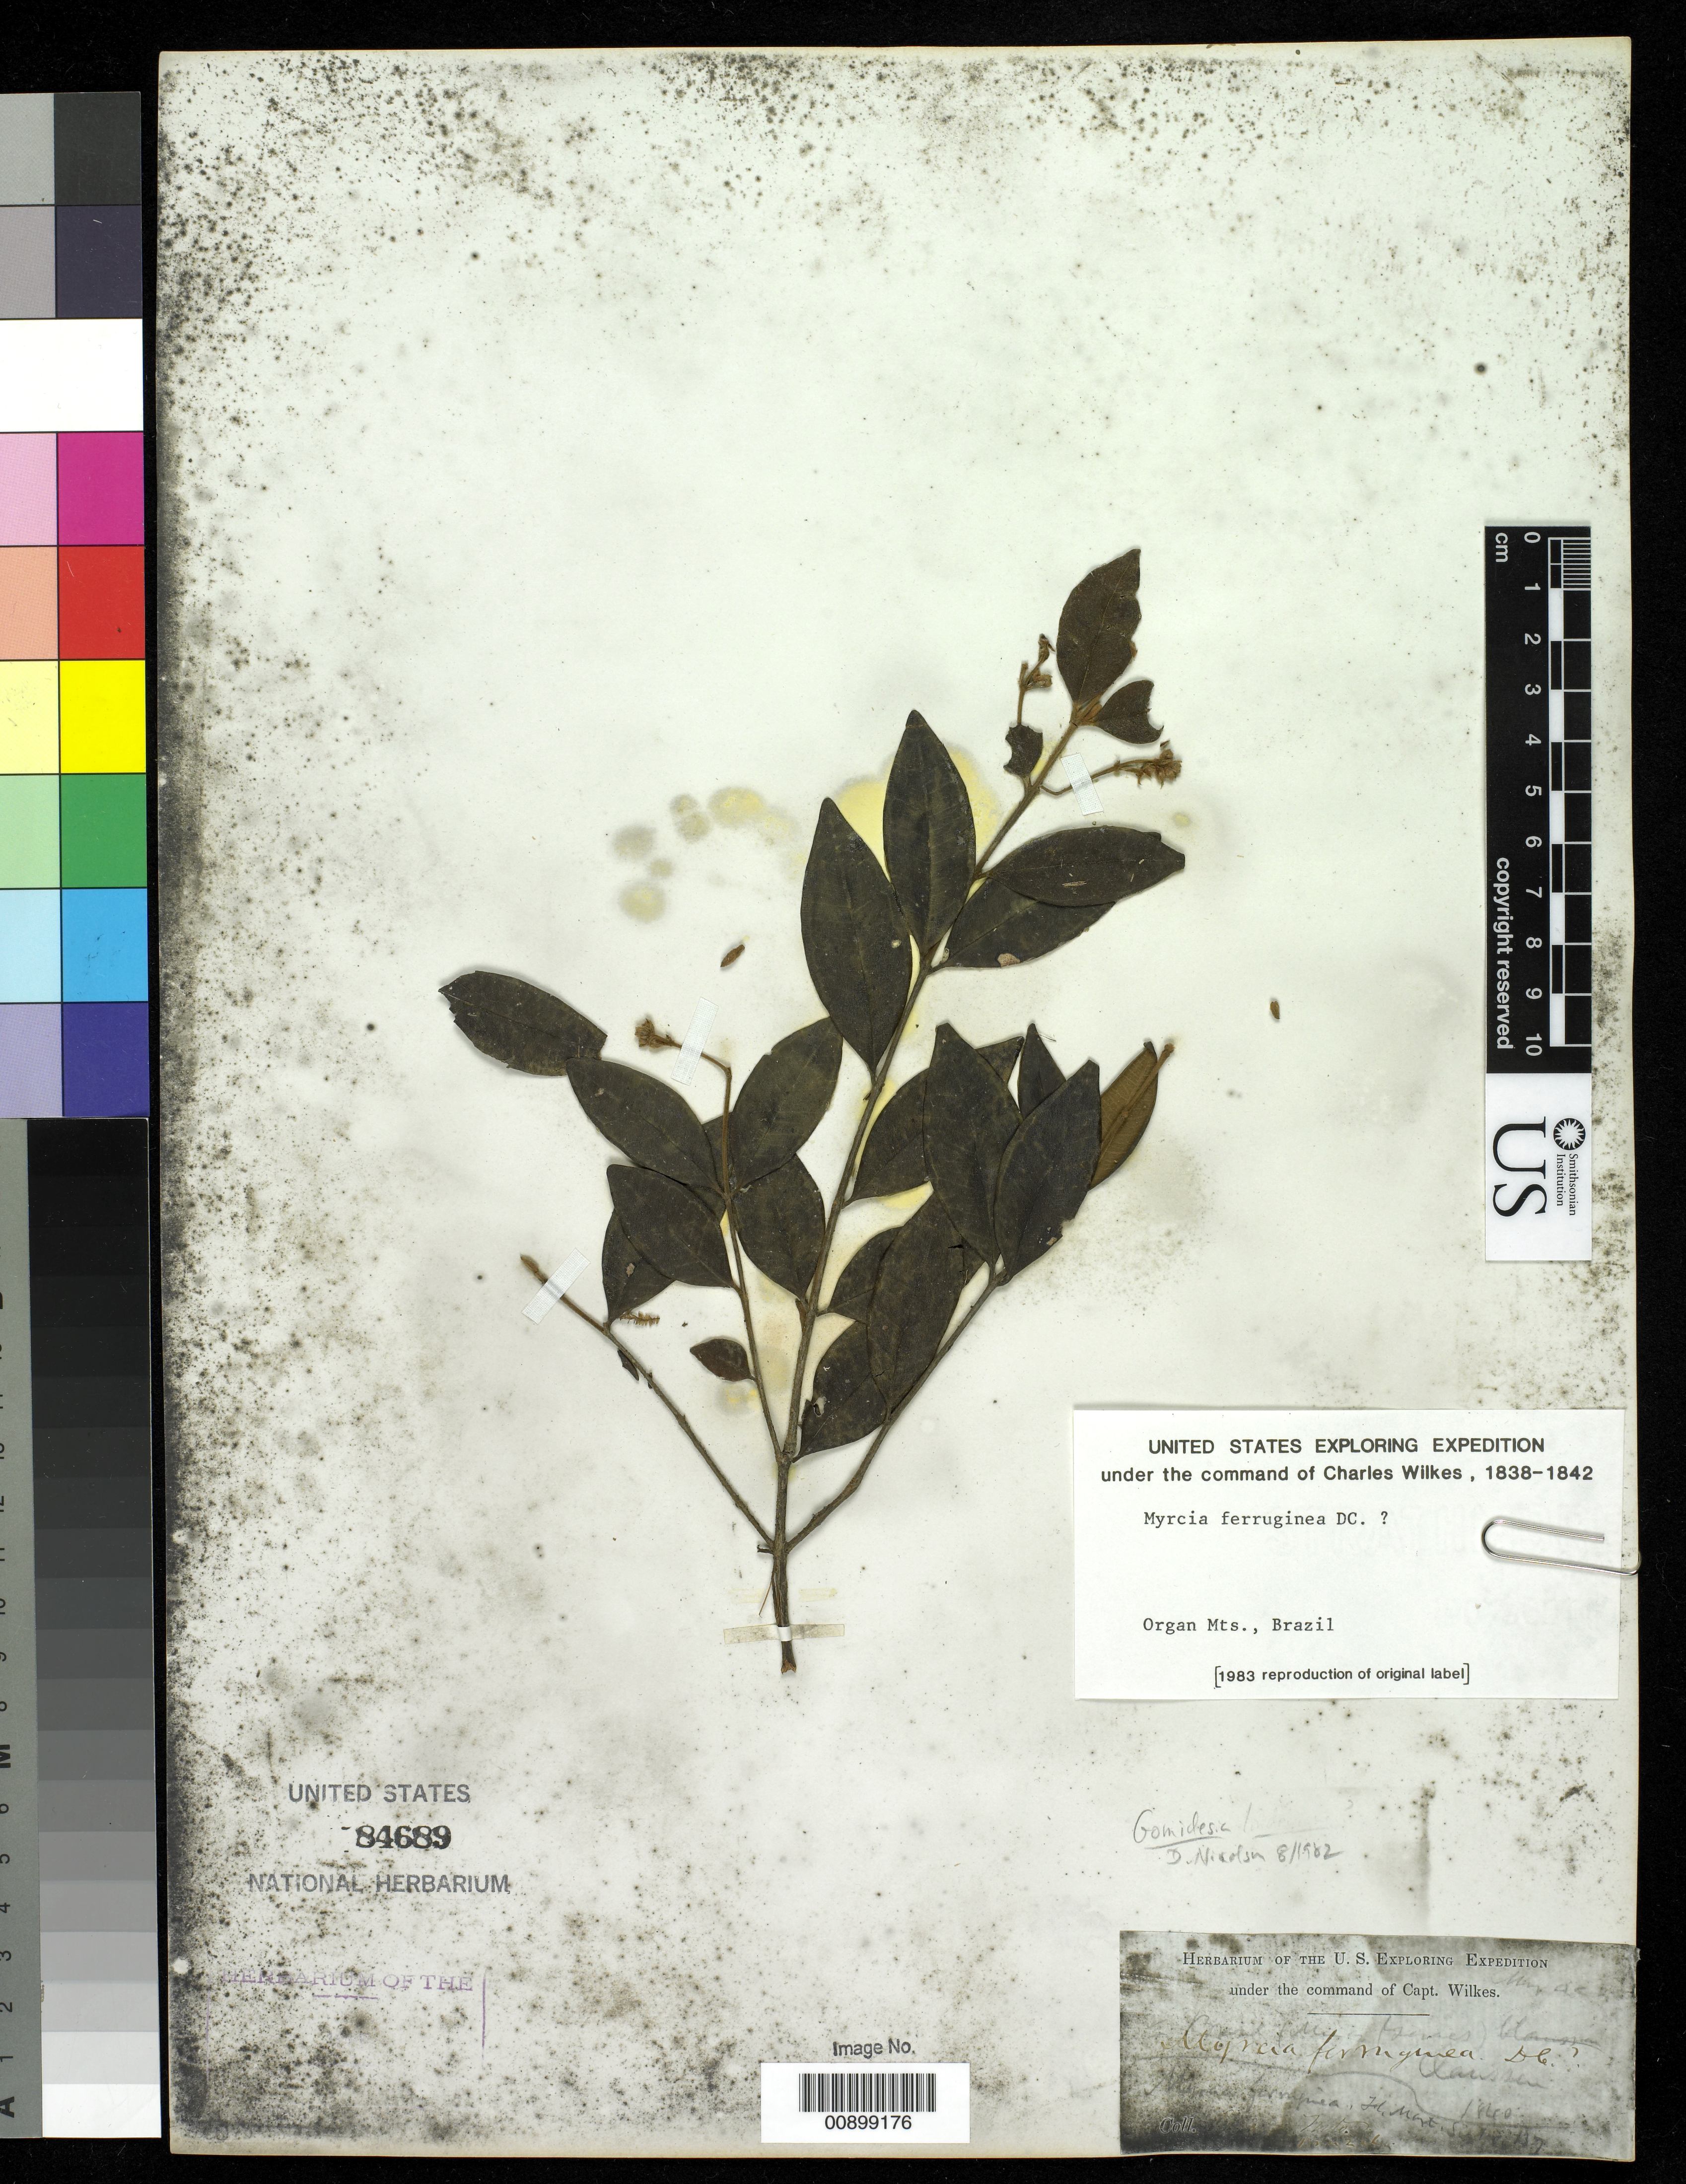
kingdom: Plantae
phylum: Tracheophyta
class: Magnoliopsida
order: Myrtales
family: Myrtaceae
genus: Myrcia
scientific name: Myrcia ferruginea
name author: (Poir.) DC.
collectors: Wilkes Explor. Exped.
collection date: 1838/1842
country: Brazil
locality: Organ Mts.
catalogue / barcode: US 84689